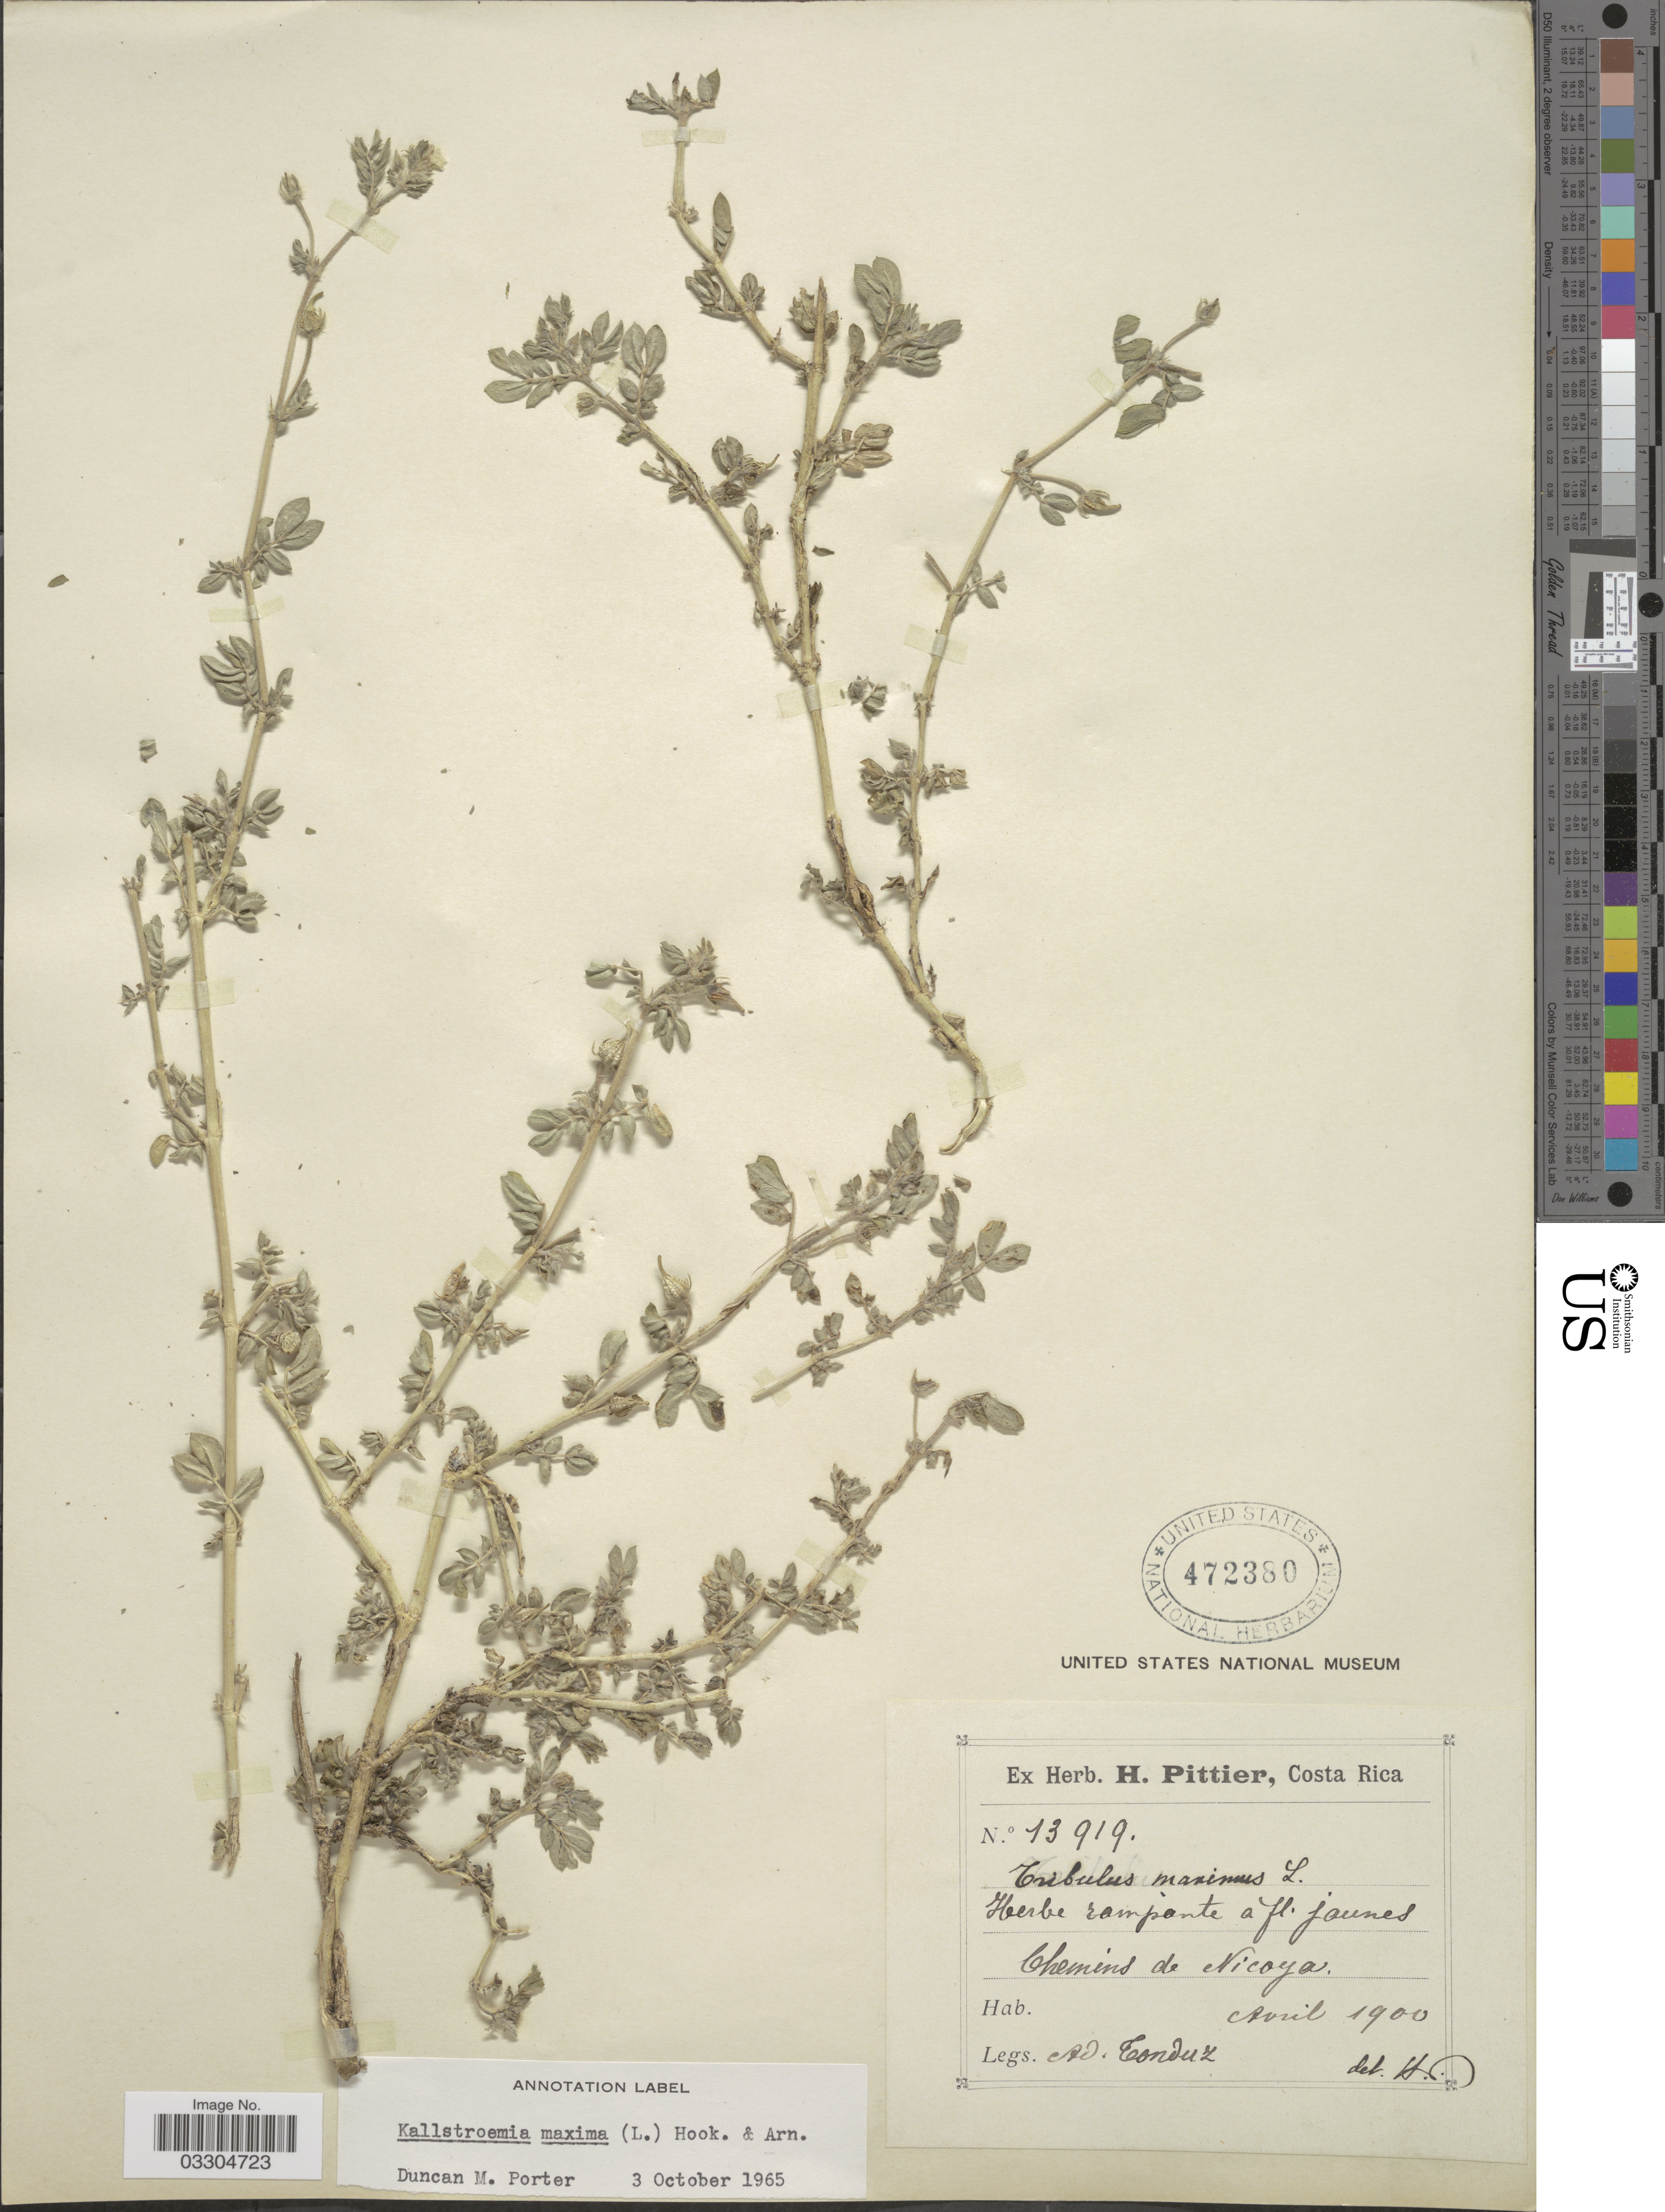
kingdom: Plantae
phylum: Tracheophyta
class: Magnoliopsida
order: Zygophyllales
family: Zygophyllaceae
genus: Kallstroemia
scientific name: Kallstroemia maxima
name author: (L.) Hook. & Arn.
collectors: A. Tonduz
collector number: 13919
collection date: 1900-04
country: Costa Rica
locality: Chemins de Nicoya.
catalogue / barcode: US 472380